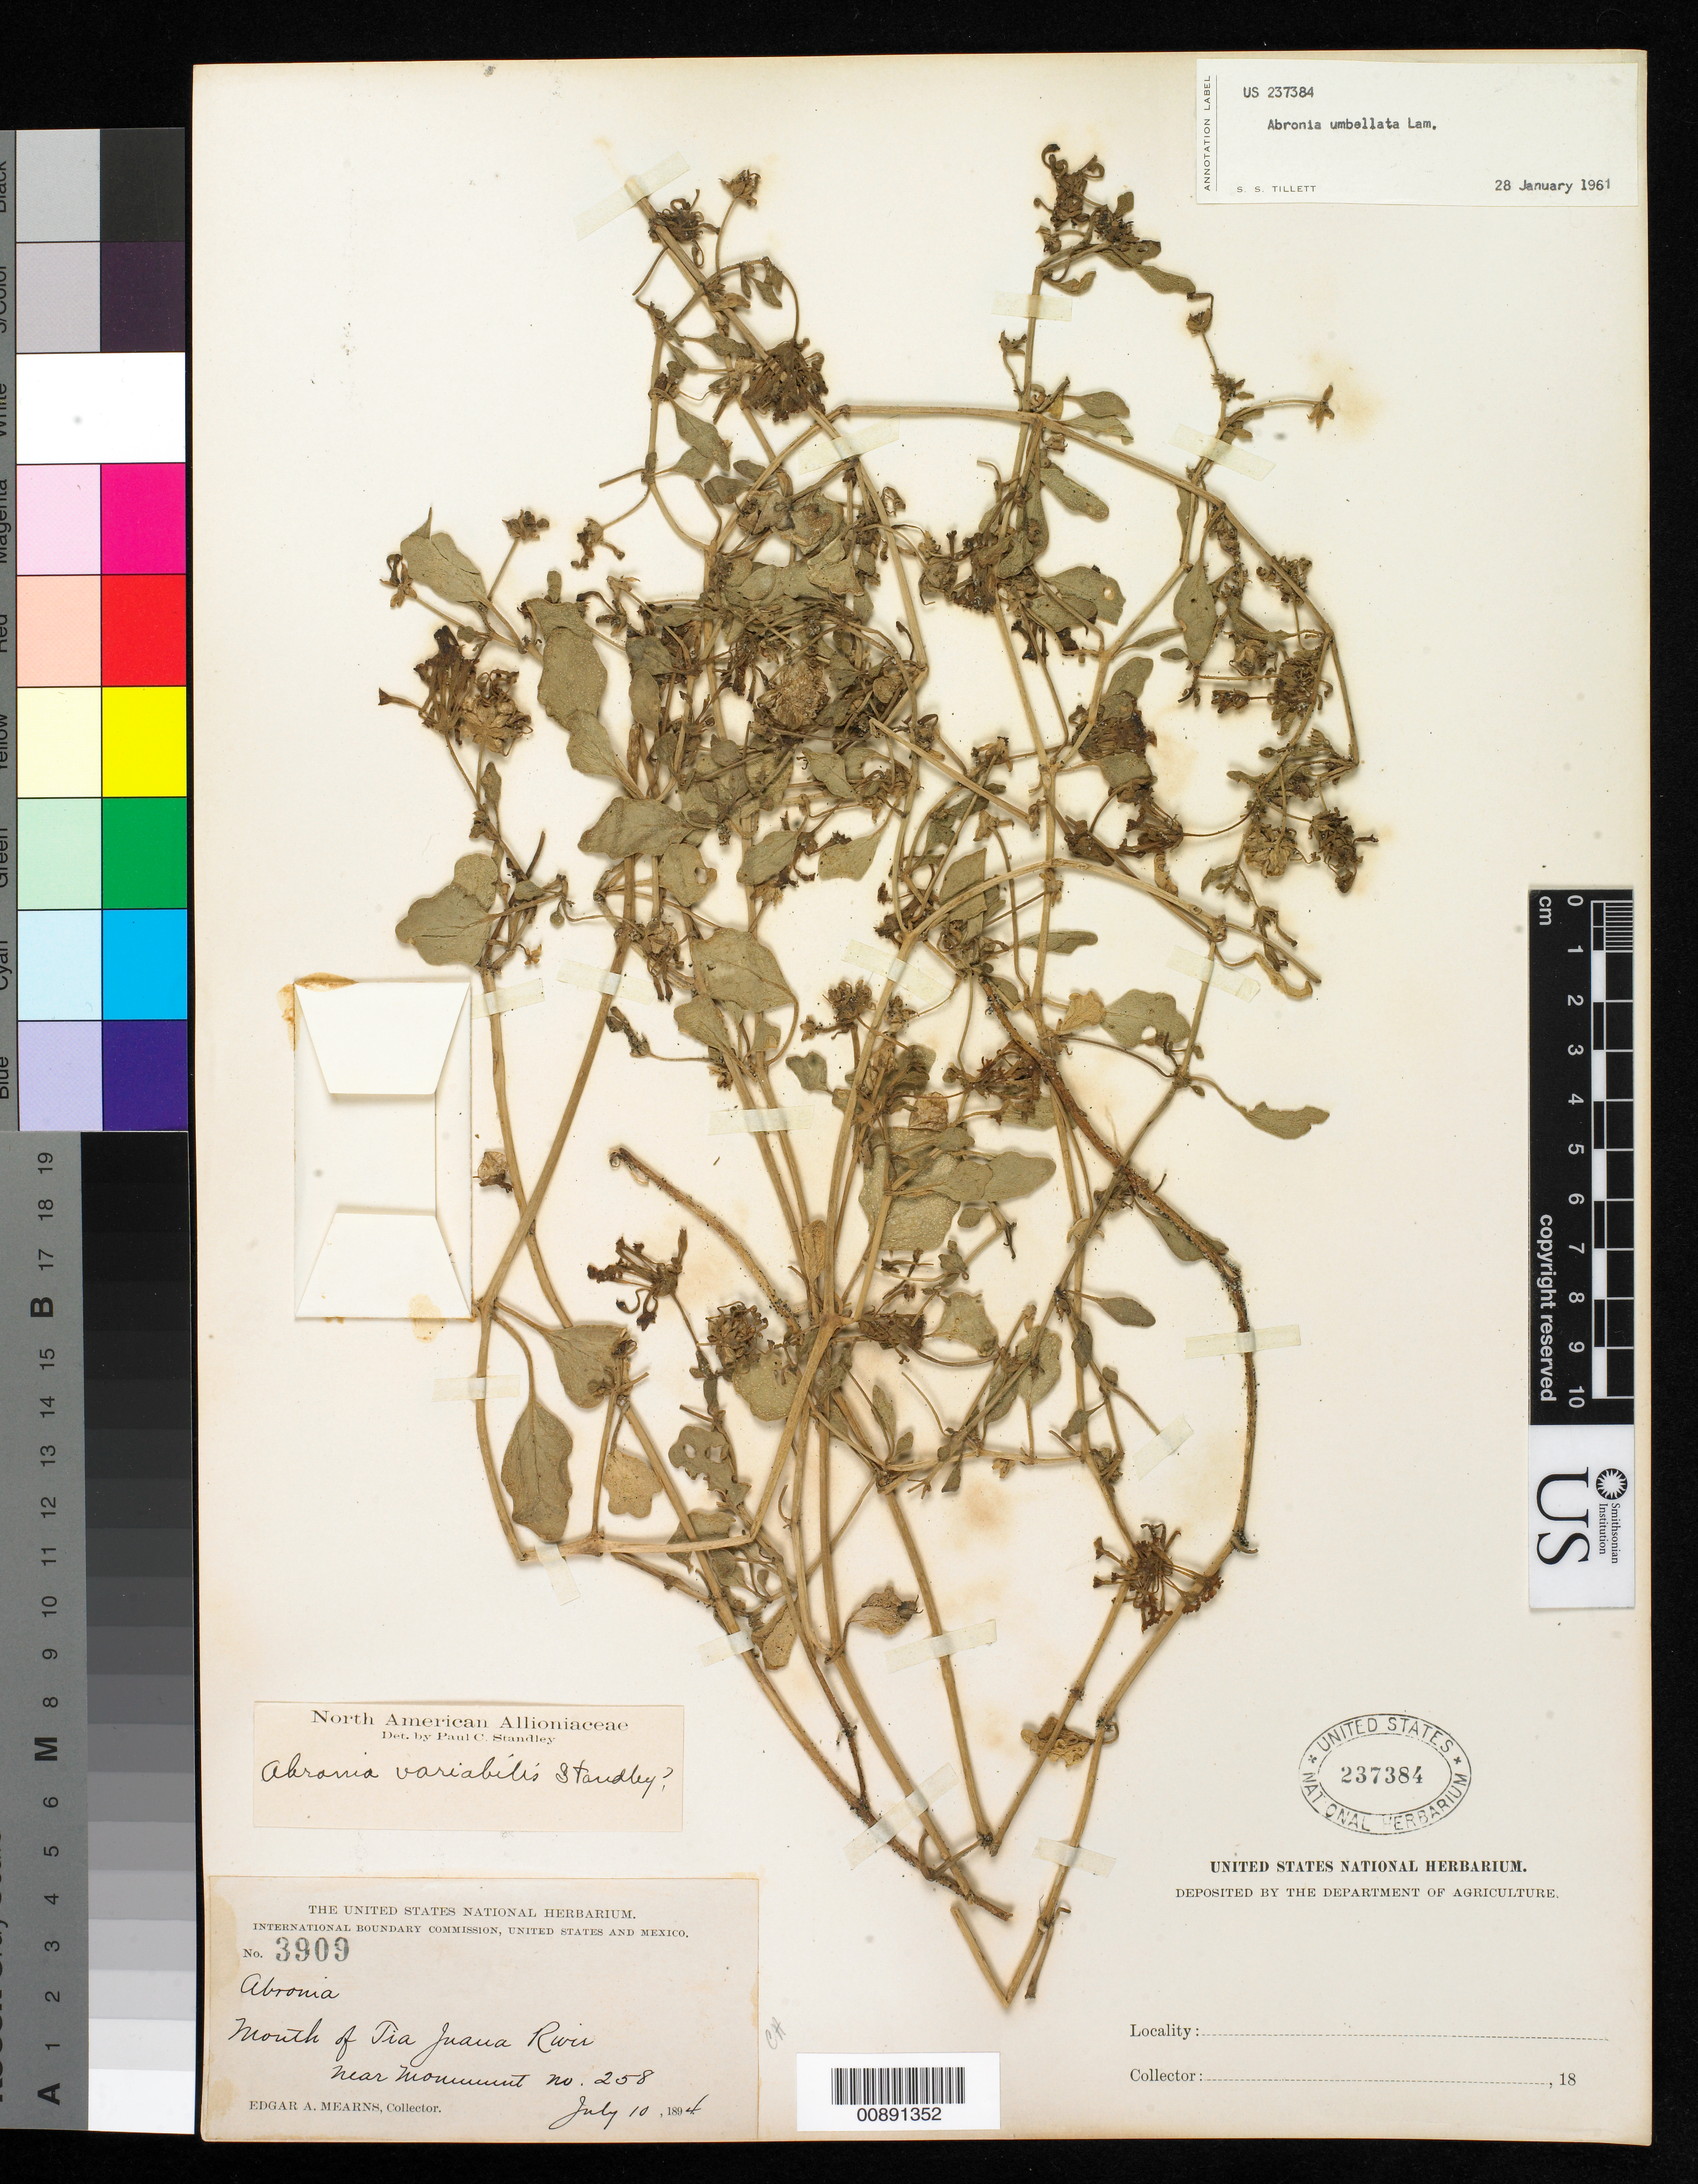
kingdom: Plantae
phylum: Tracheophyta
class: Magnoliopsida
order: Caryophyllales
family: Nyctaginaceae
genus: Abronia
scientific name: Abronia umbellata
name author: Lam.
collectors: E. A. Mearns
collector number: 3909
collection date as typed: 10 Jul 1894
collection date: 1894-07-10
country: United States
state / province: California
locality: Mouth of Tia Juana River near Monument no. 258.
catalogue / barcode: US 237384